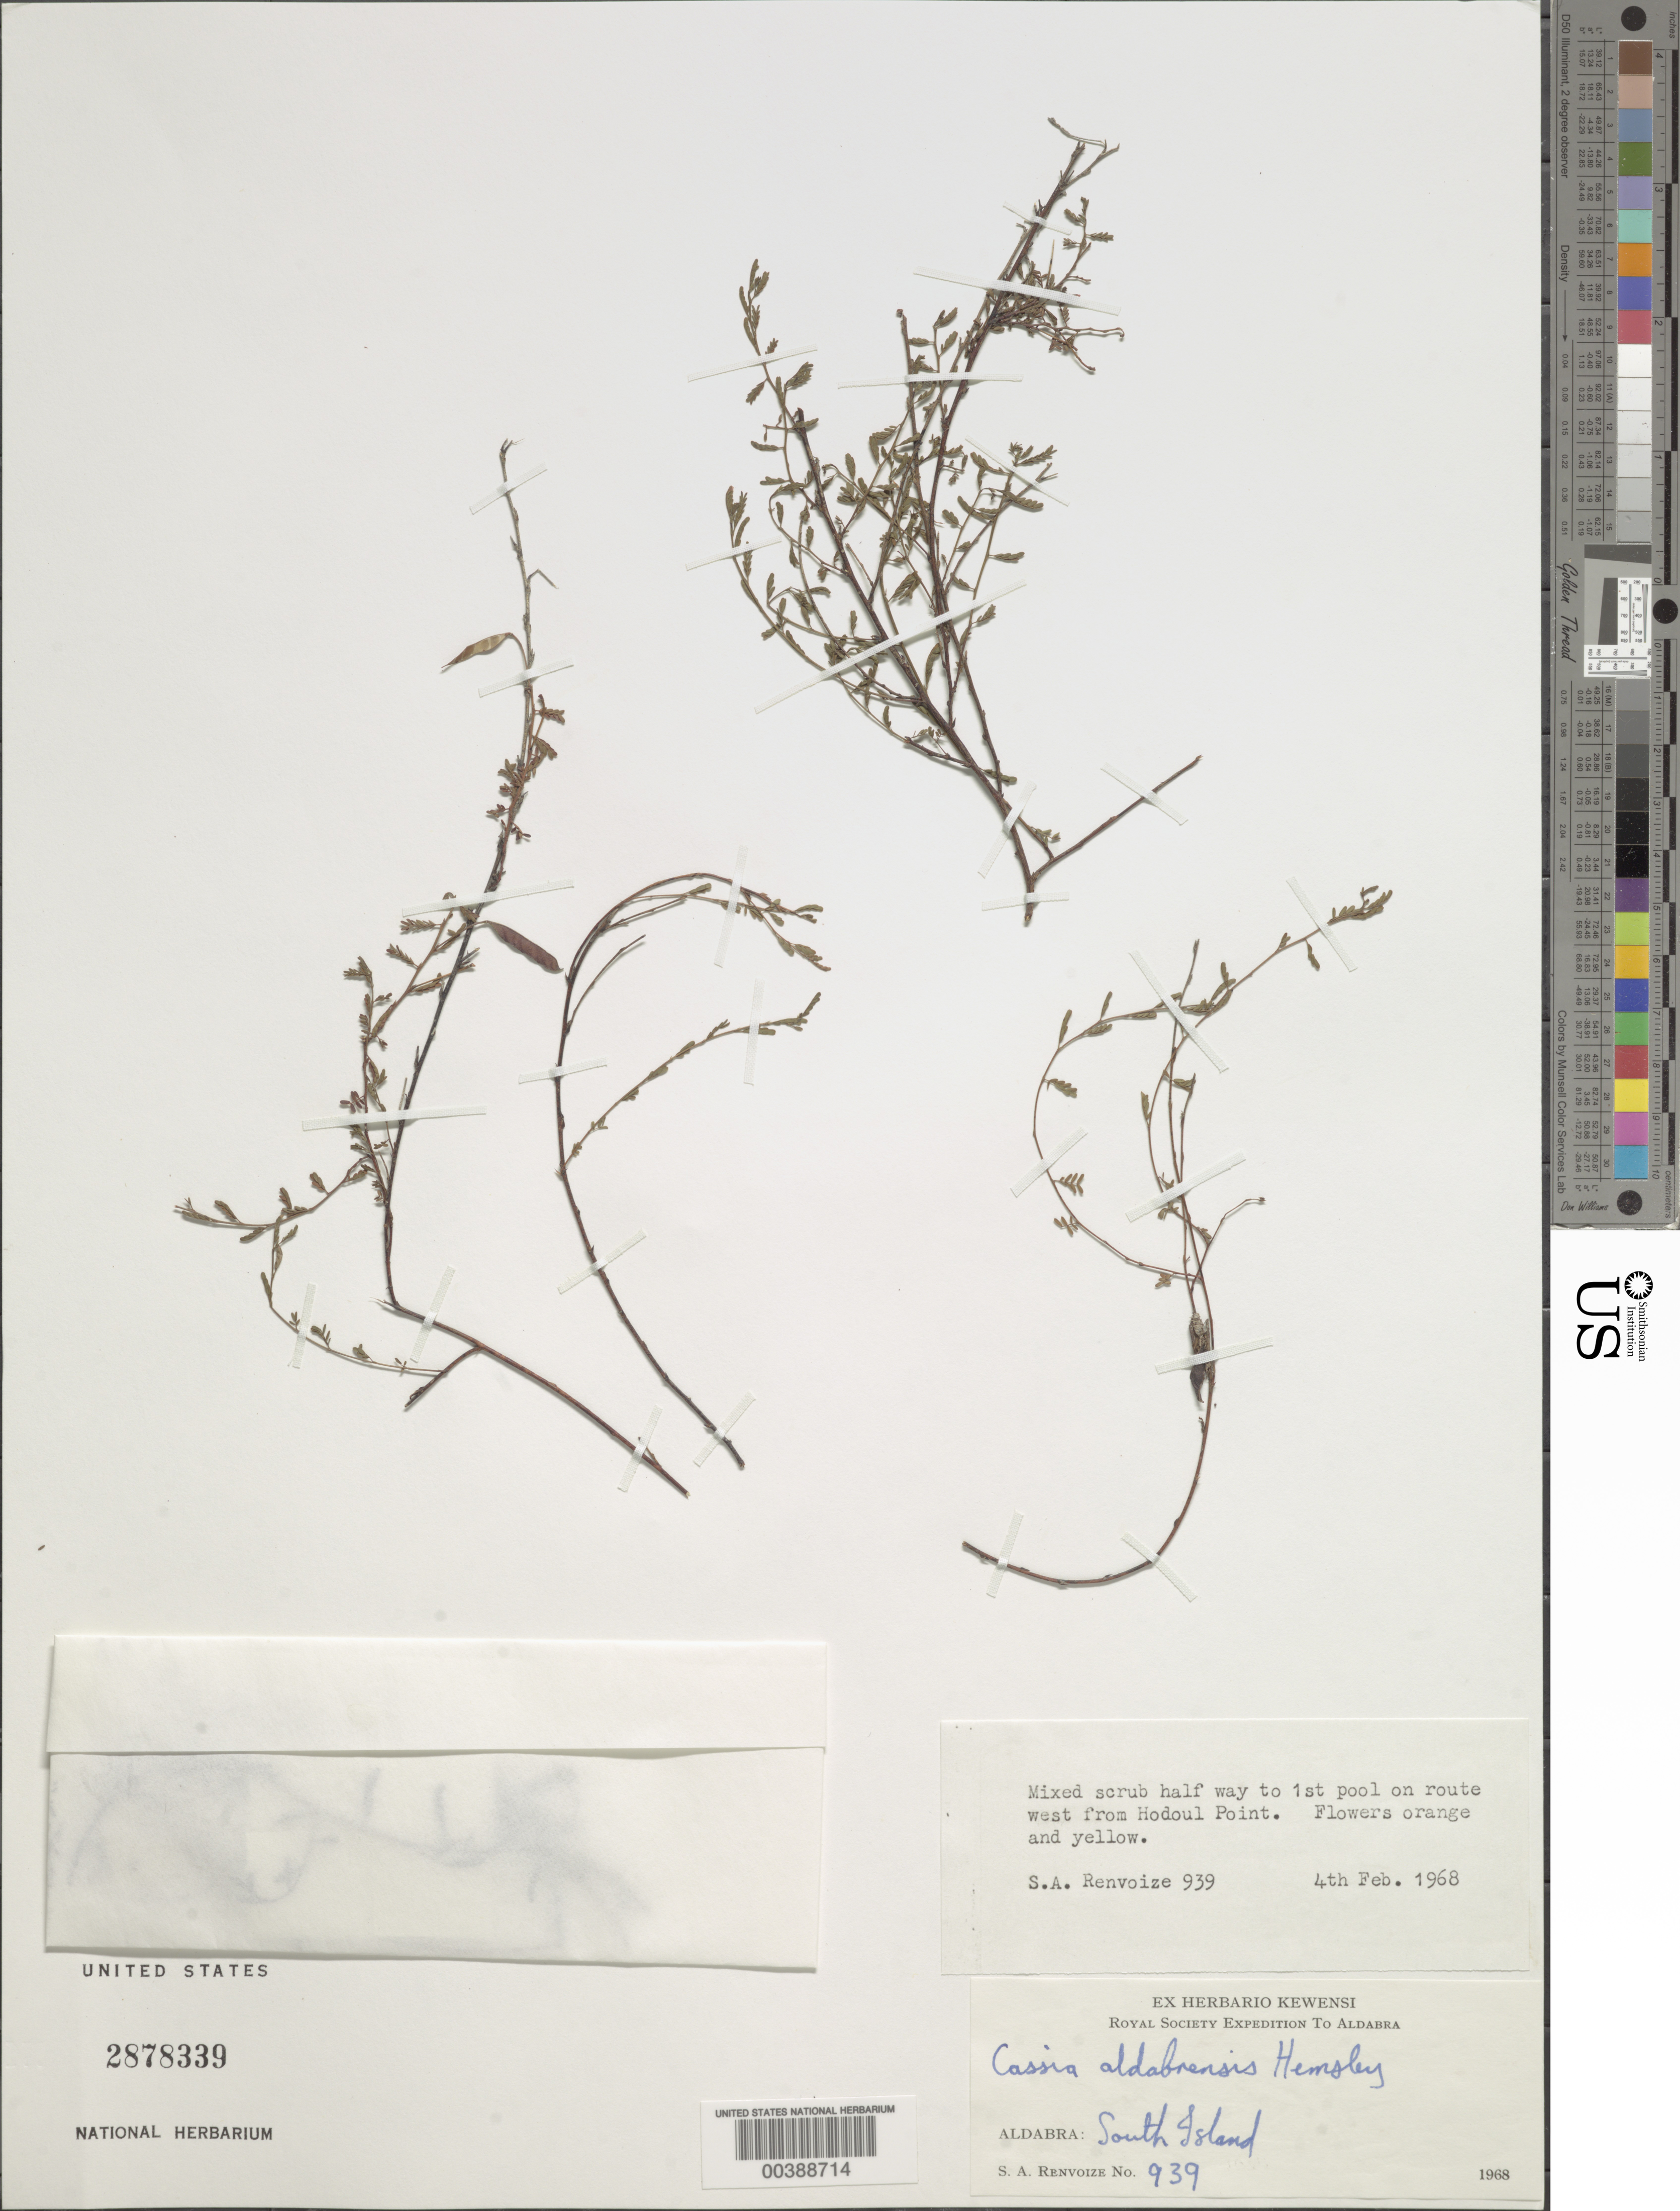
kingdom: Plantae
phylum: Tracheophyta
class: Magnoliopsida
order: Fabales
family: Fabaceae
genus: Chamaecrista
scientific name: Chamaecrista aldabrensis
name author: (Hemsl.) Friedmann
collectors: S. A. Renvoize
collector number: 939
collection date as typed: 04 Feb 1968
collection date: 1968-02-04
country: Seychelles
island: Aldabra Atoll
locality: Half way to first pool on route W from Hodoul Point, South Islet. [South Island part of Aldabra Island (Atoll)?]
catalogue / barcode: US 2878339